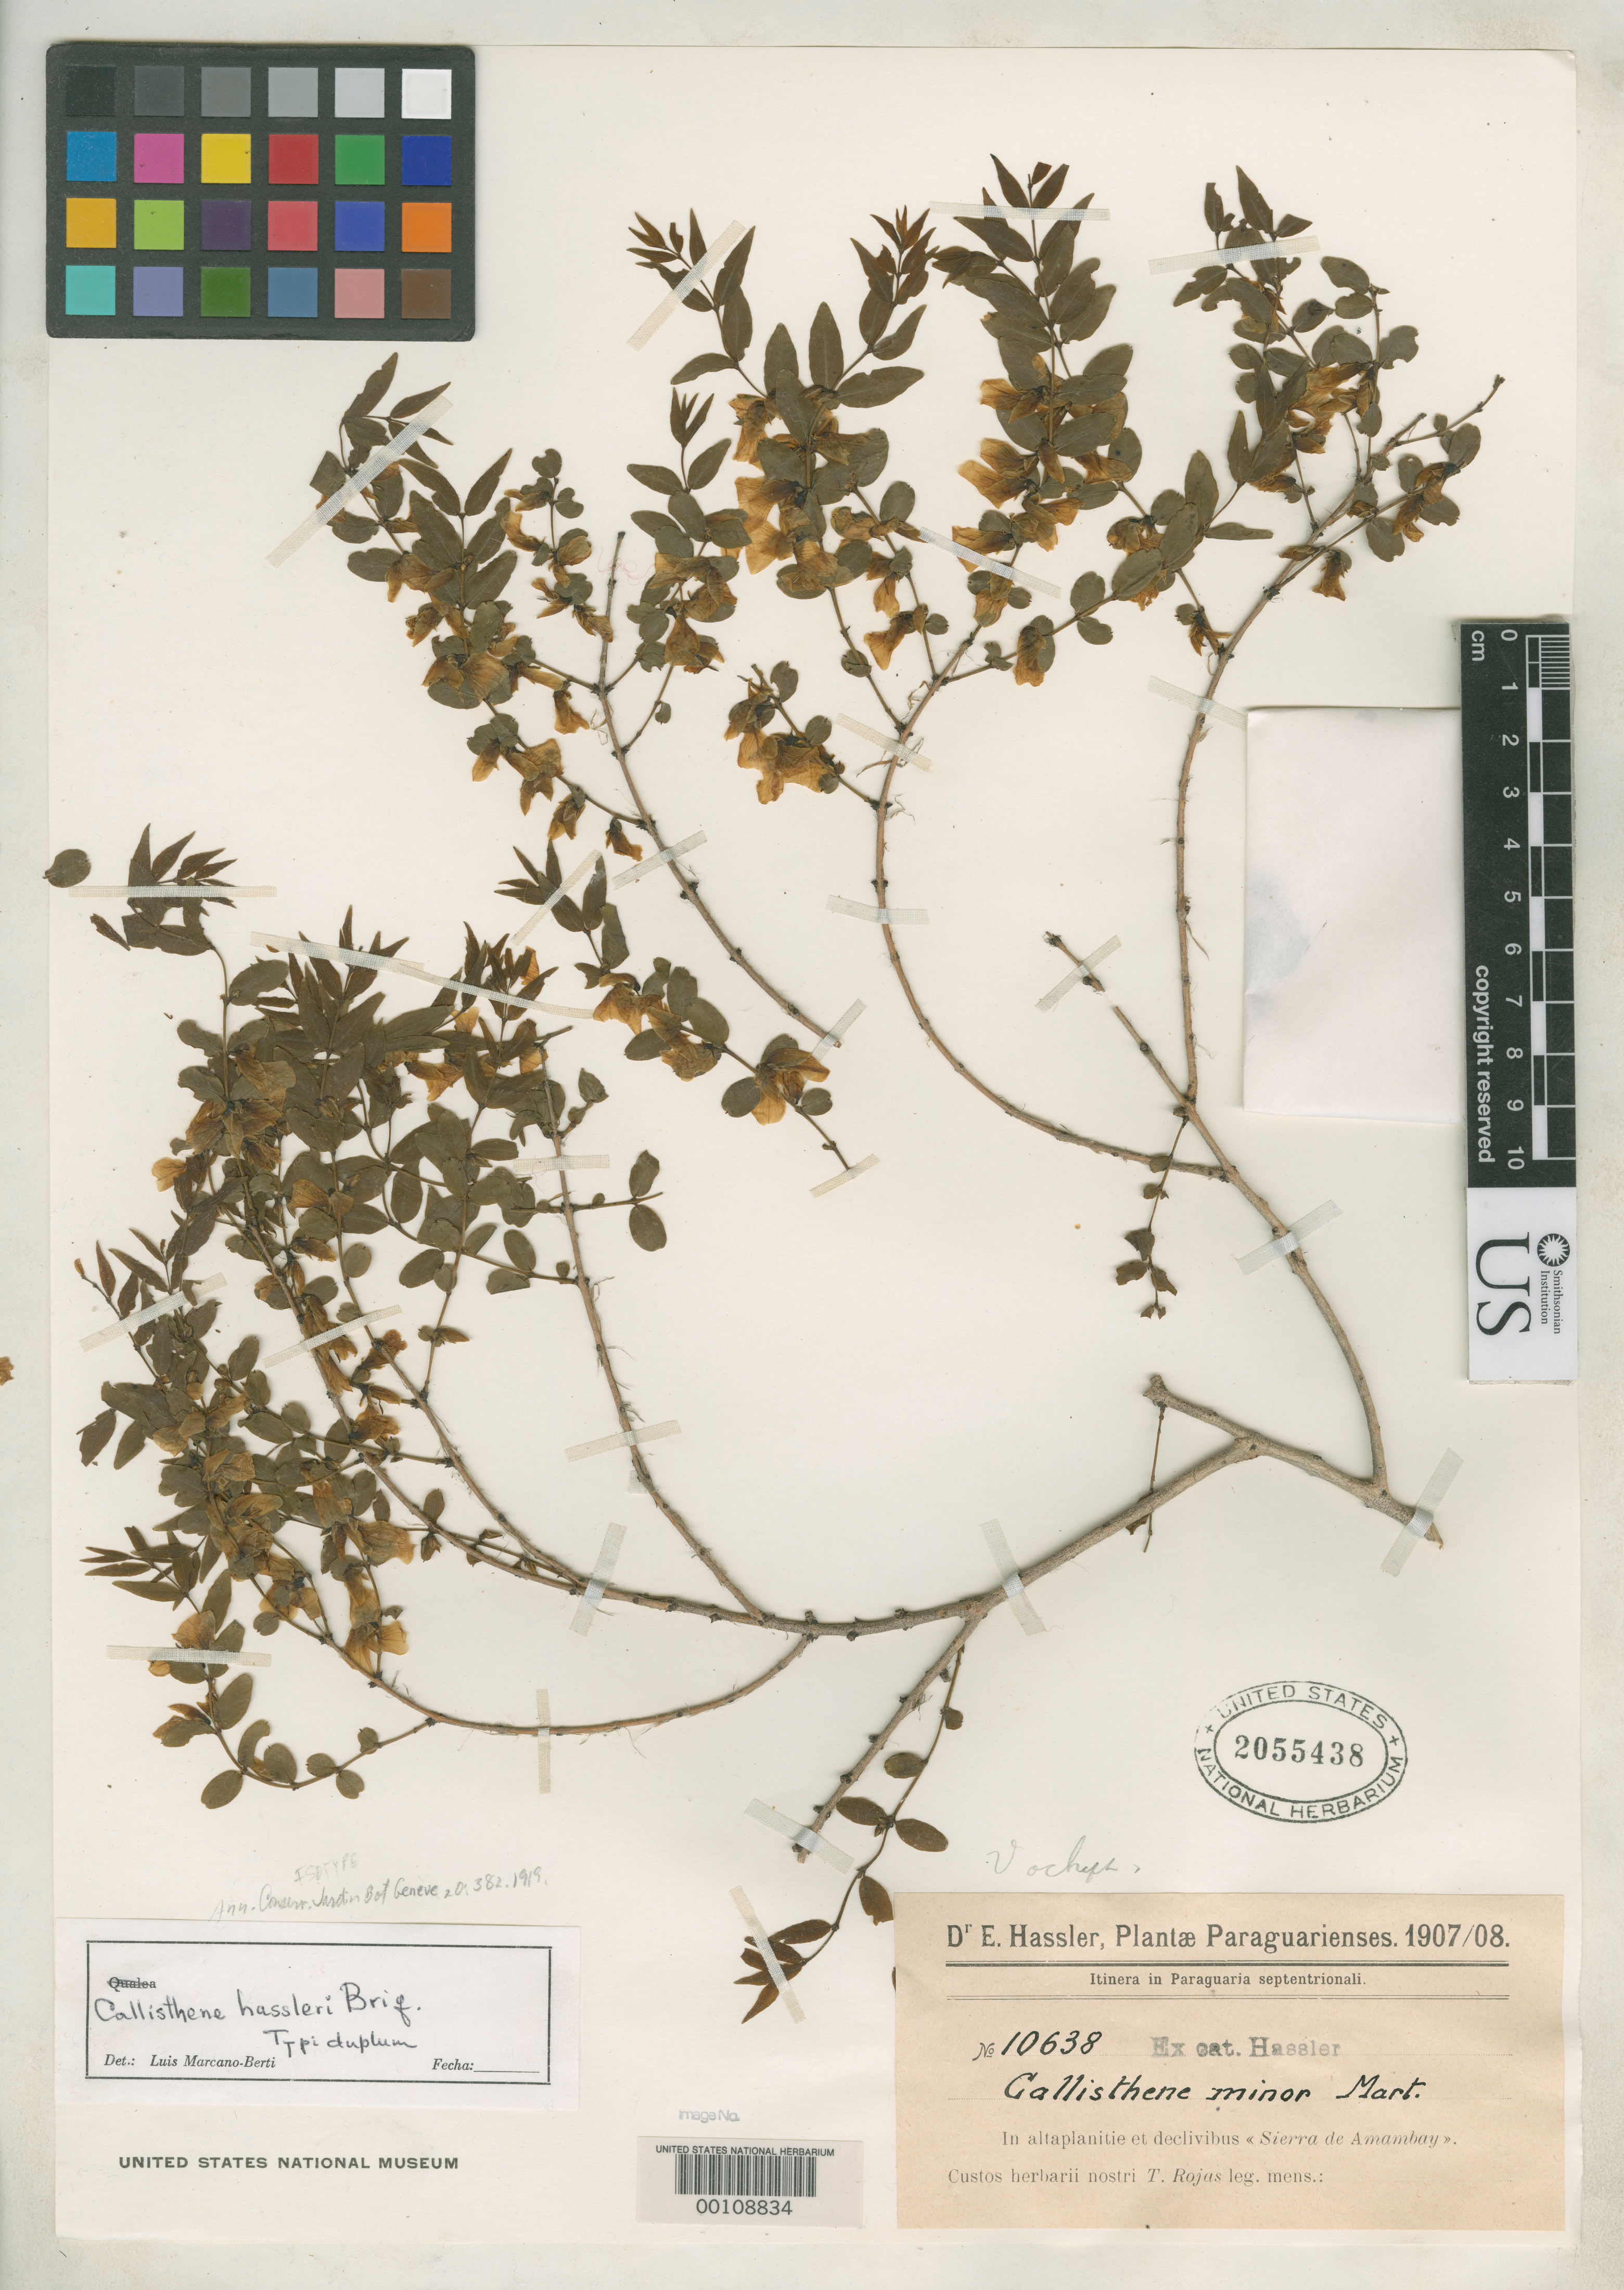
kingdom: Plantae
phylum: Tracheophyta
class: Magnoliopsida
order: Myrtales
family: Vochysiaceae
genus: Callisthene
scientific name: Callisthene hassleri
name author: Briq.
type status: Isotype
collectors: E. Hassler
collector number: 10638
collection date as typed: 1907 to -- --- 1908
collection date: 1907/1908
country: Paraguay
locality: Sierra de Amam Bay.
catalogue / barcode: US 2055438